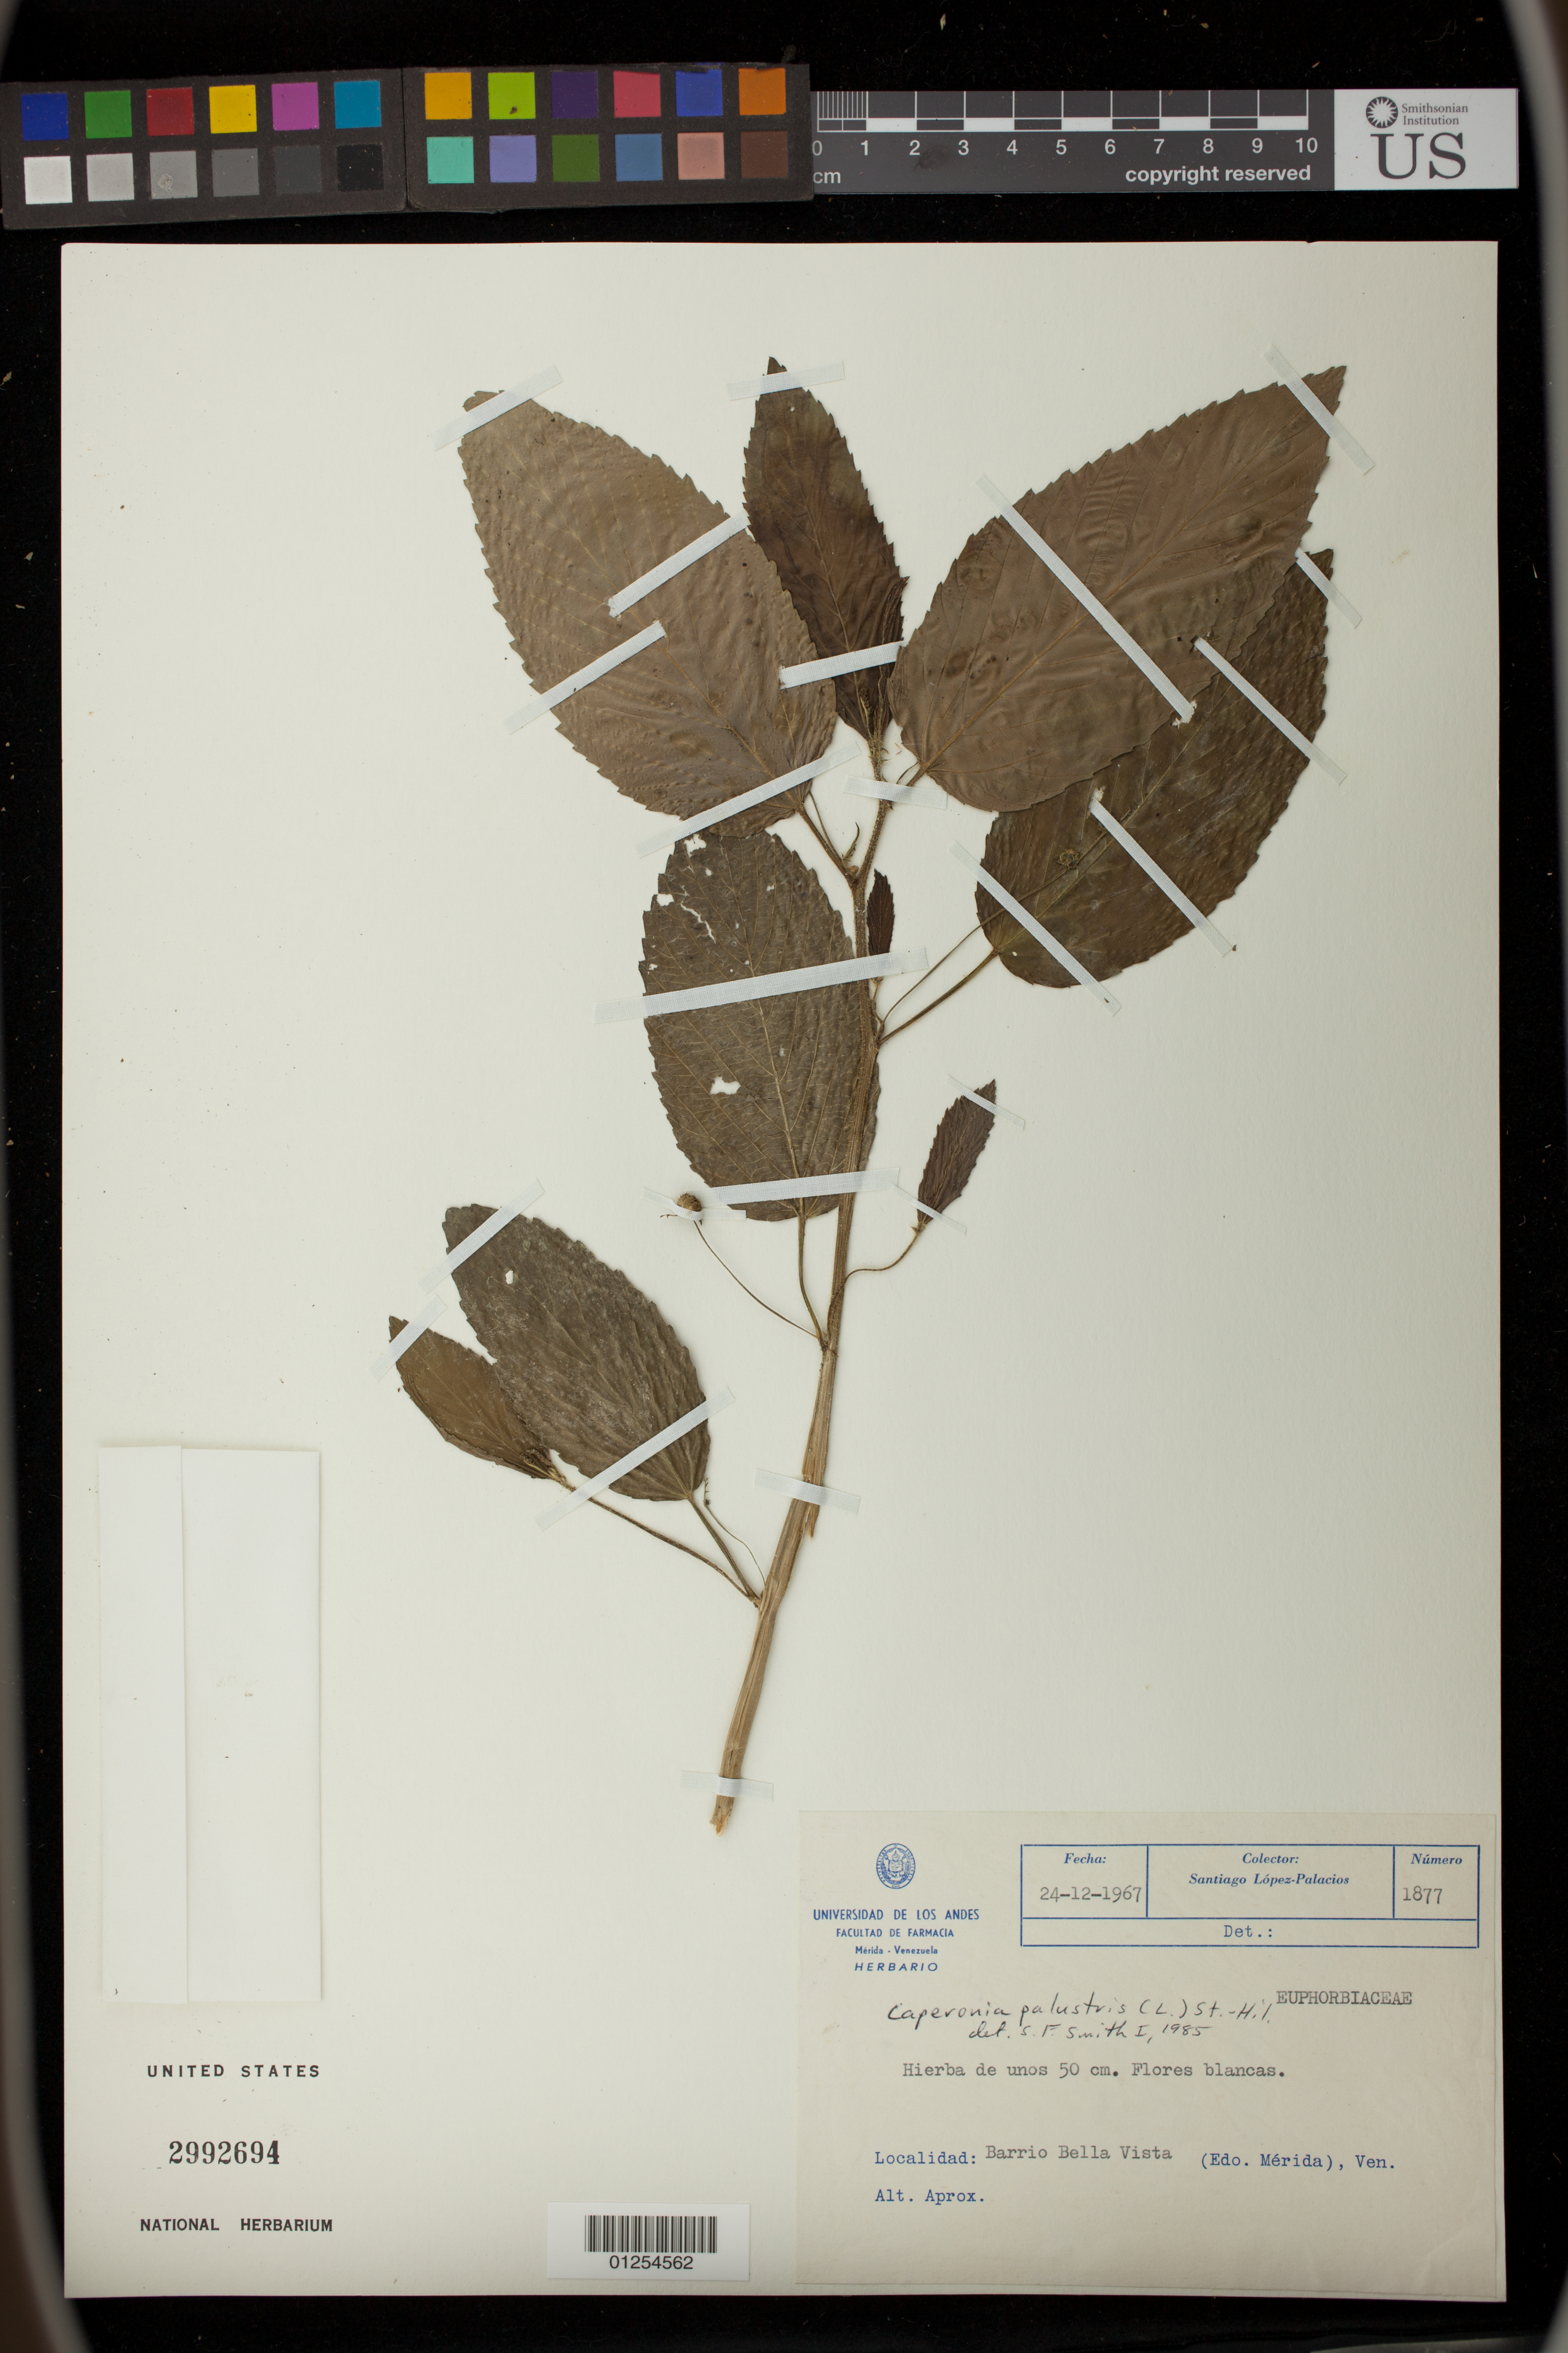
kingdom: Plantae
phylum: Tracheophyta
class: Magnoliopsida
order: Malpighiales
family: Euphorbiaceae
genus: Caperonia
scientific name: Caperonia palustris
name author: (L.) A. St.-Hil.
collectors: S. López-Palacios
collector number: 1877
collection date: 1967-12-24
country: Venezuela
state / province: Mérida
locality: Barrio Bella Vista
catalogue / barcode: US 2992694